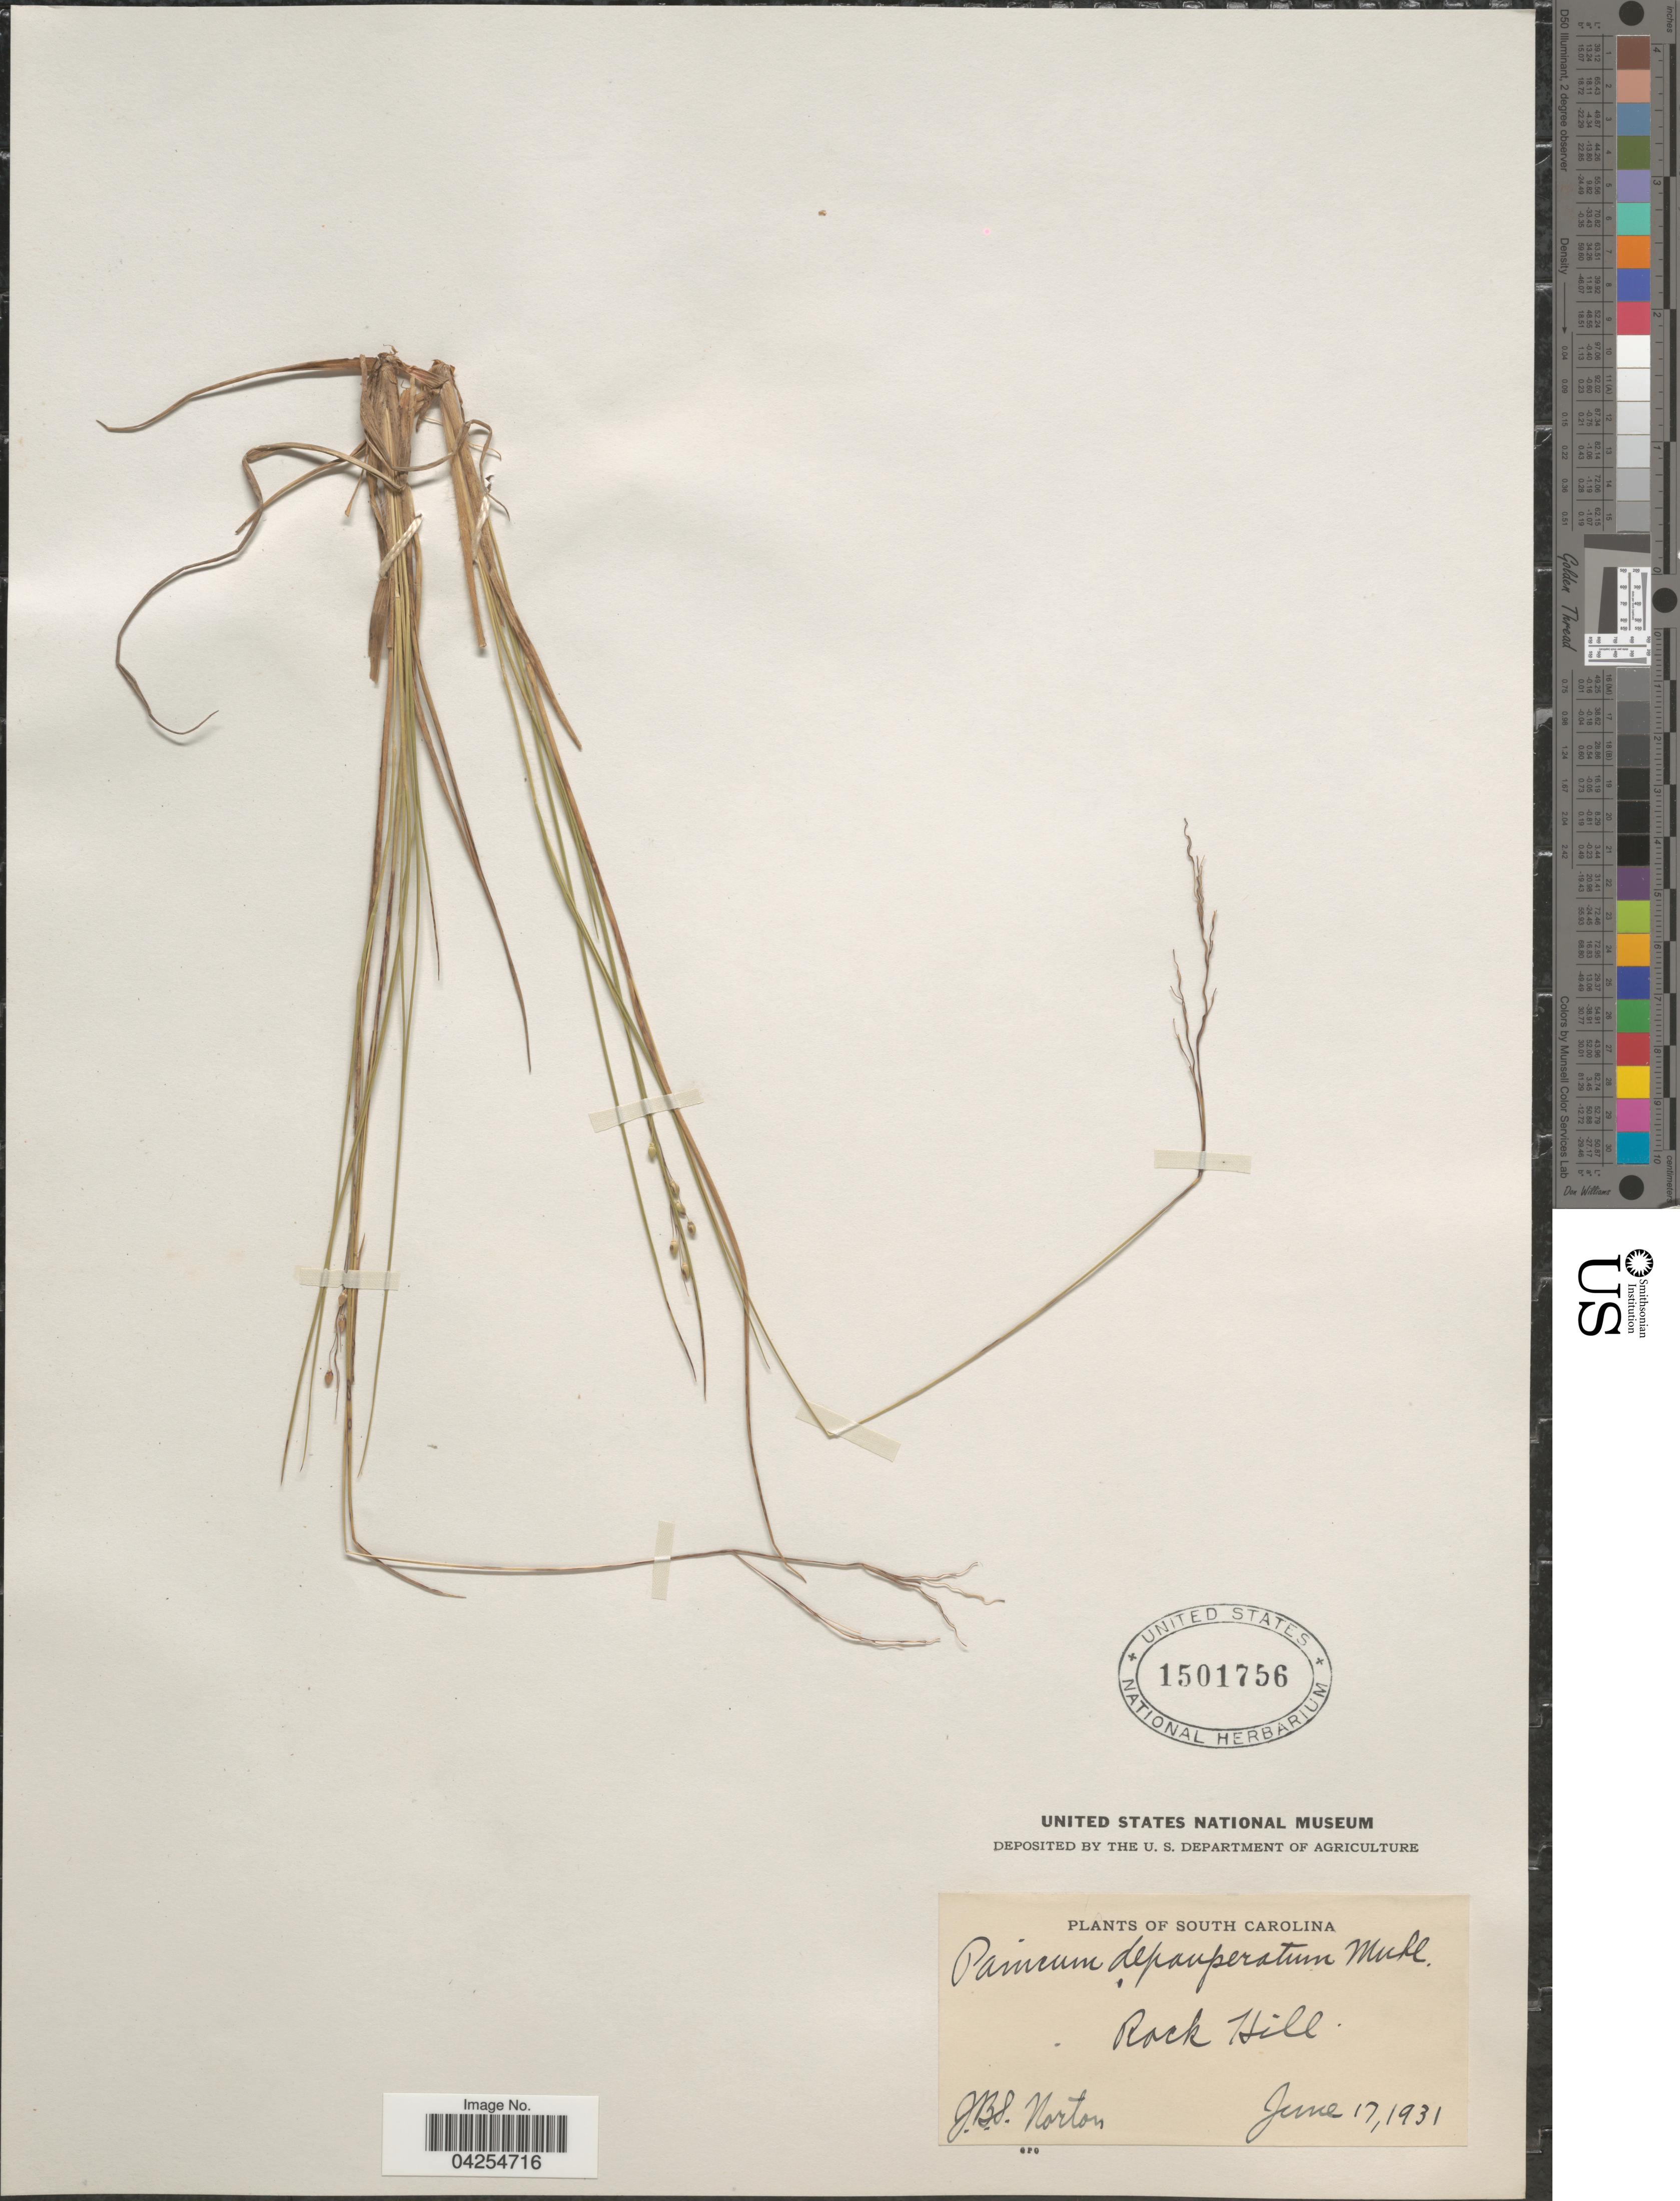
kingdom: Plantae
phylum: Tracheophyta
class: Liliopsida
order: Poales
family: Poaceae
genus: Dichanthelium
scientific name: Dichanthelium depauperatum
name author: (Muhl.) Gould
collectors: J. B. S. Norton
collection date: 1931-06-17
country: United States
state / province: South Carolina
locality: Rock Hill.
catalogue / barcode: US 1501756